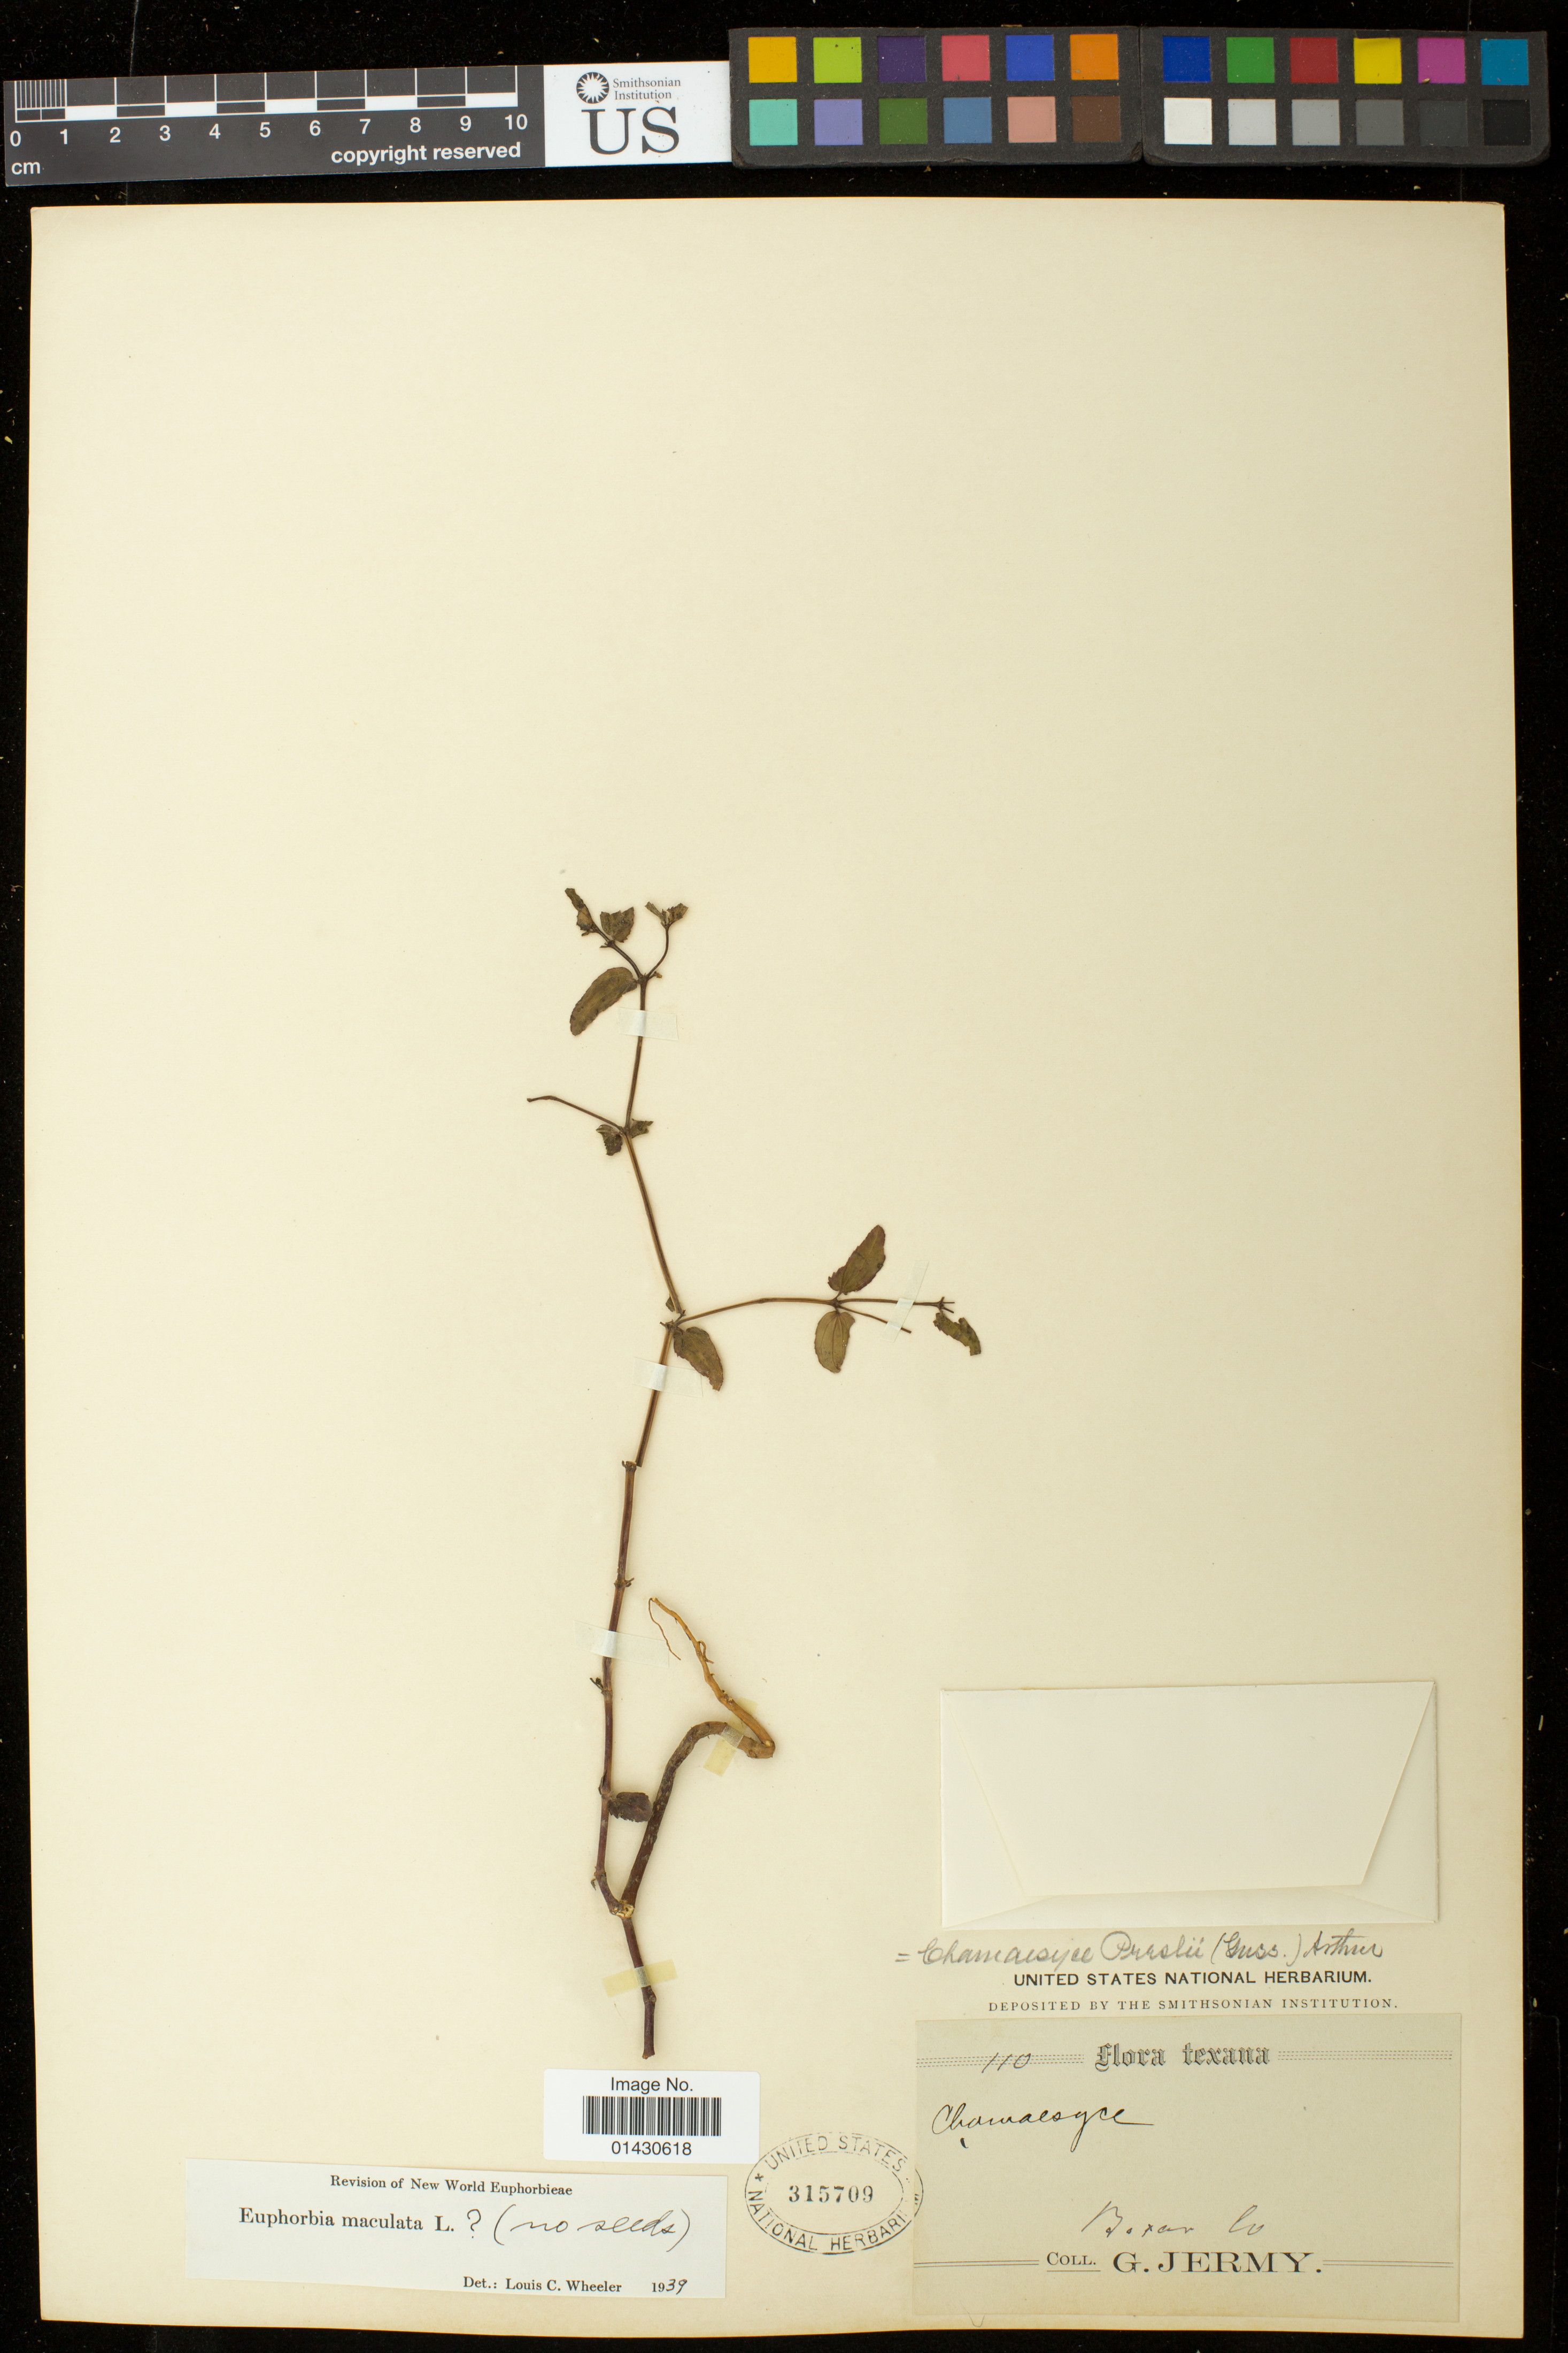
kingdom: Plantae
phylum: Tracheophyta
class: Magnoliopsida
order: Malpighiales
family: Euphorbiaceae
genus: Euphorbia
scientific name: Euphorbia maculata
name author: L.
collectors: G. Jermy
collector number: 110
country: United States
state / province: Texas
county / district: Bexar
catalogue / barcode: US 315709